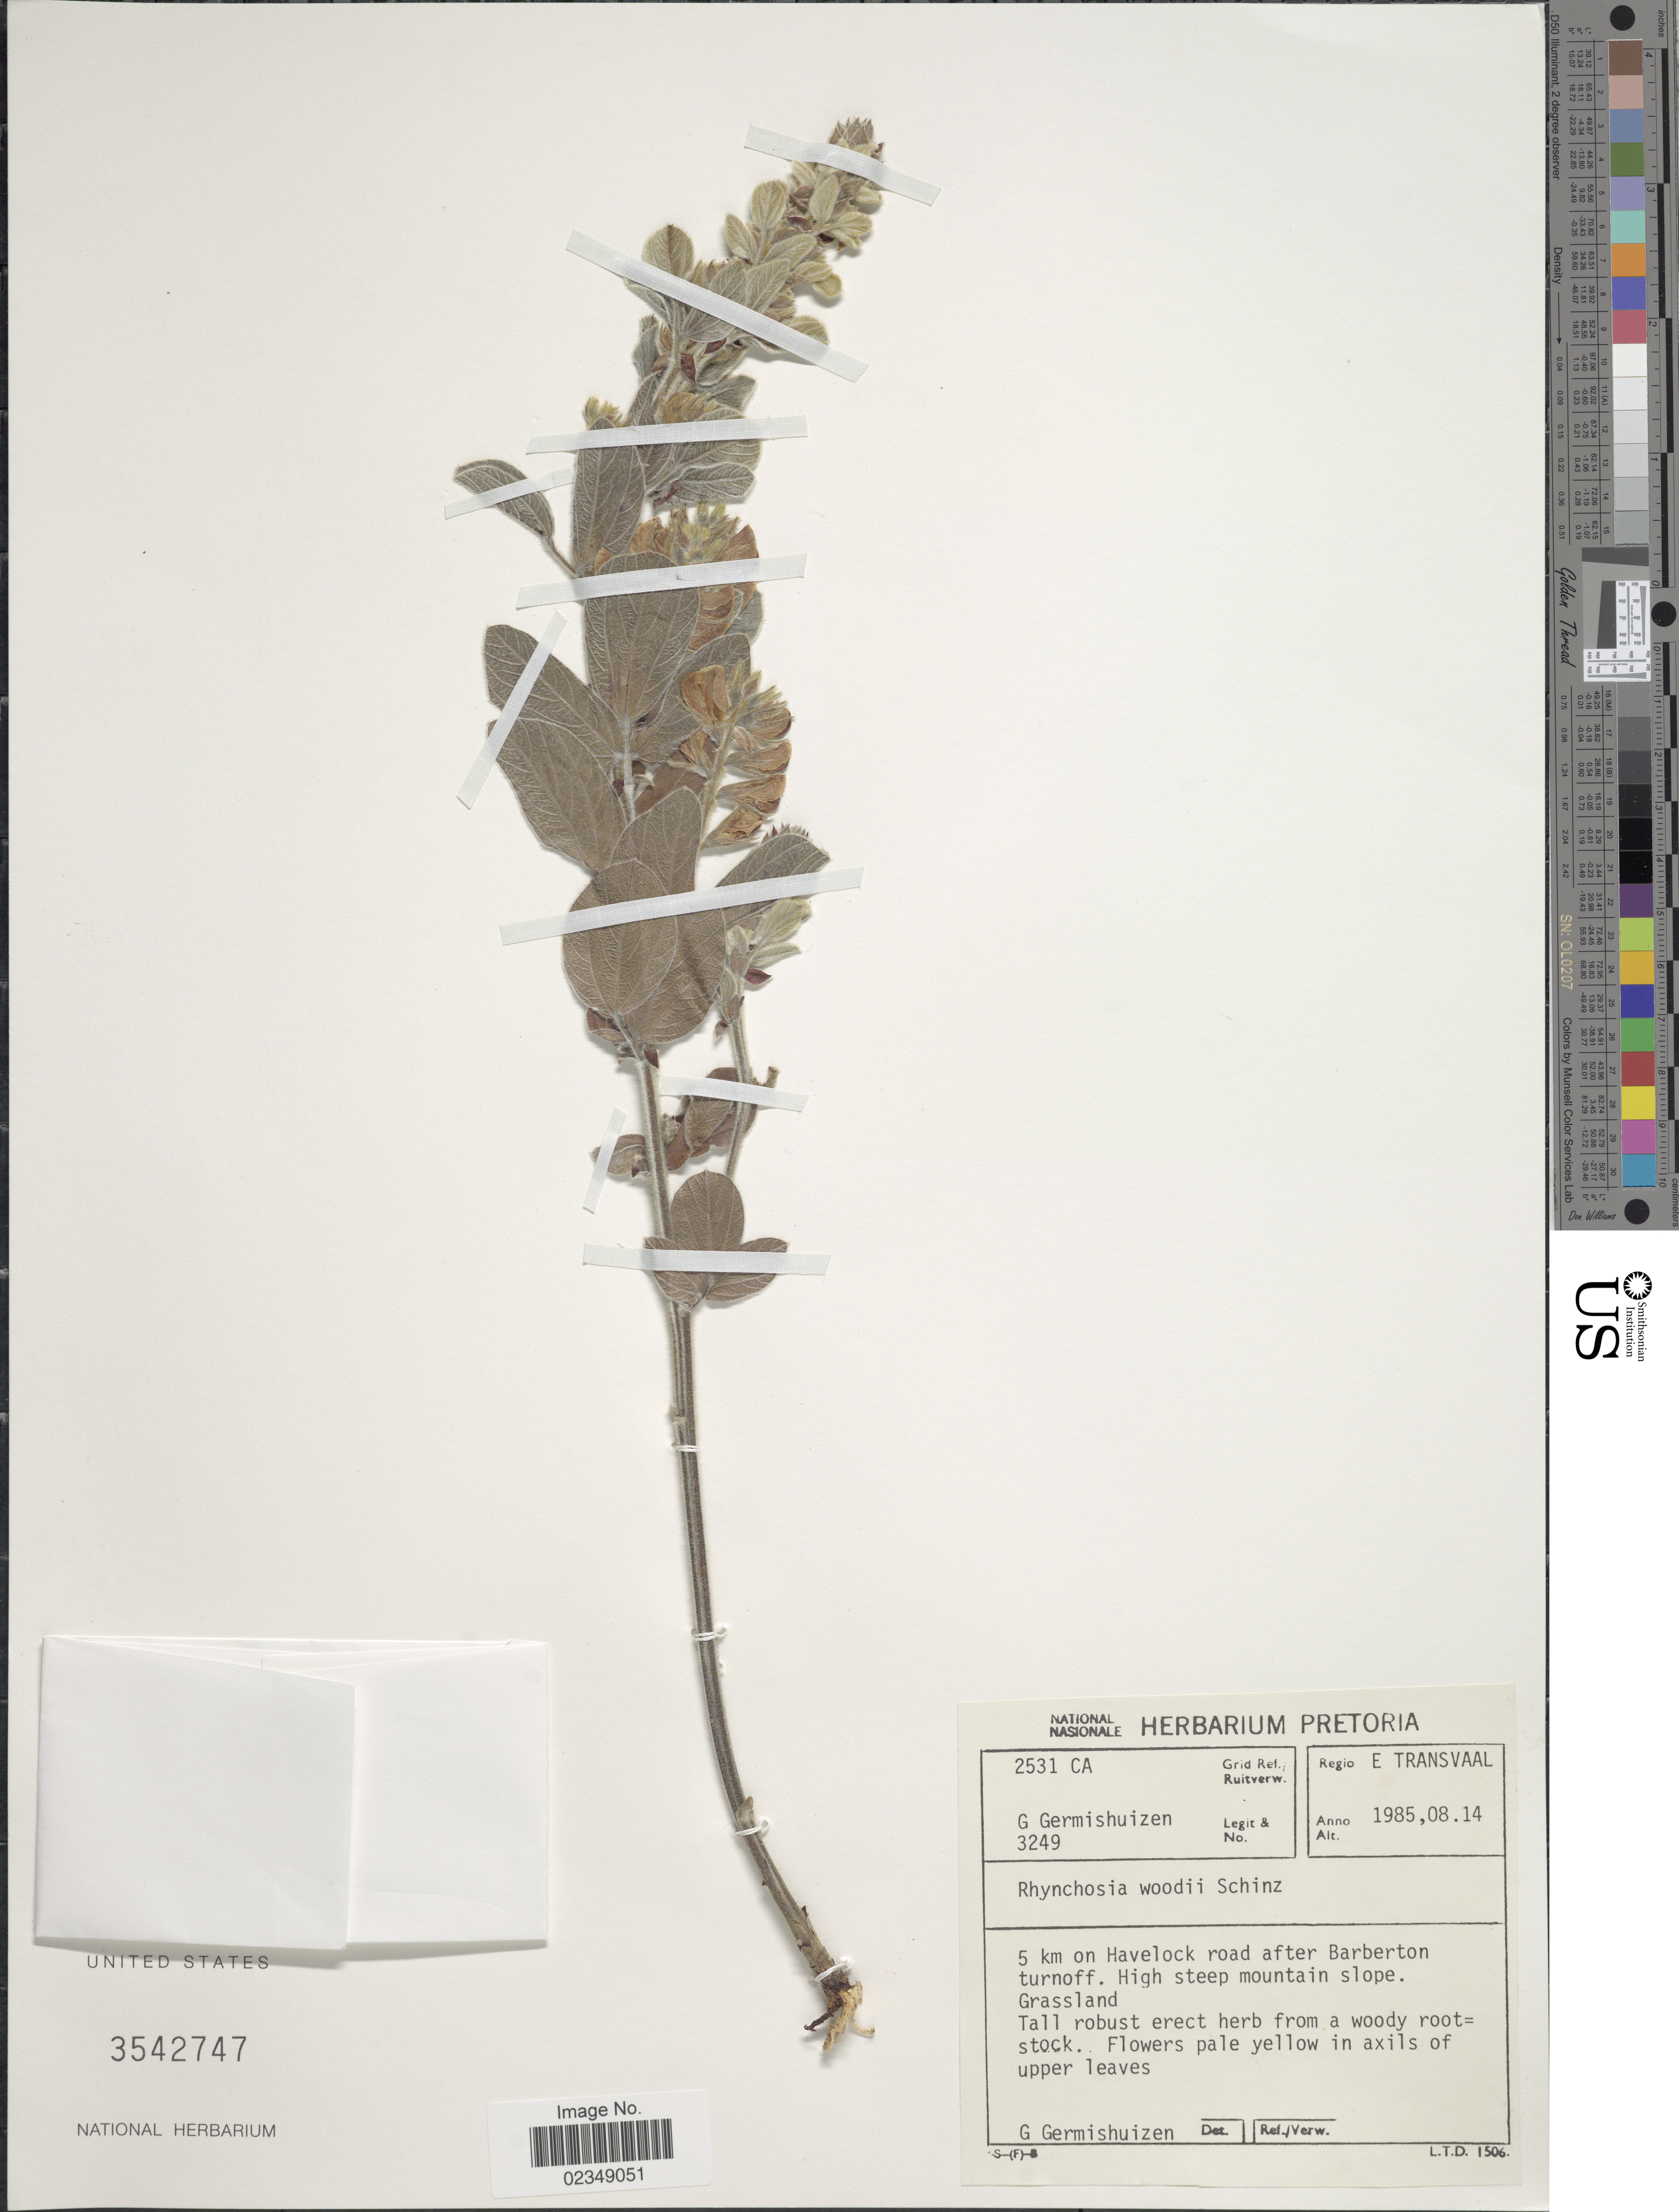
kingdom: Plantae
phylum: Tracheophyta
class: Magnoliopsida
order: Fabales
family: Fabaceae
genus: Rhynchosia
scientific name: Rhynchosia woodii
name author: Schinz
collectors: G. Germishuizen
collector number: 3249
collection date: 1985-08-14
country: South Africa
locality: Regio E Transvaal, 5 km on Havelock road after Barberton turnoff, high steep mountain slope, Grassland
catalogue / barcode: US 3542747